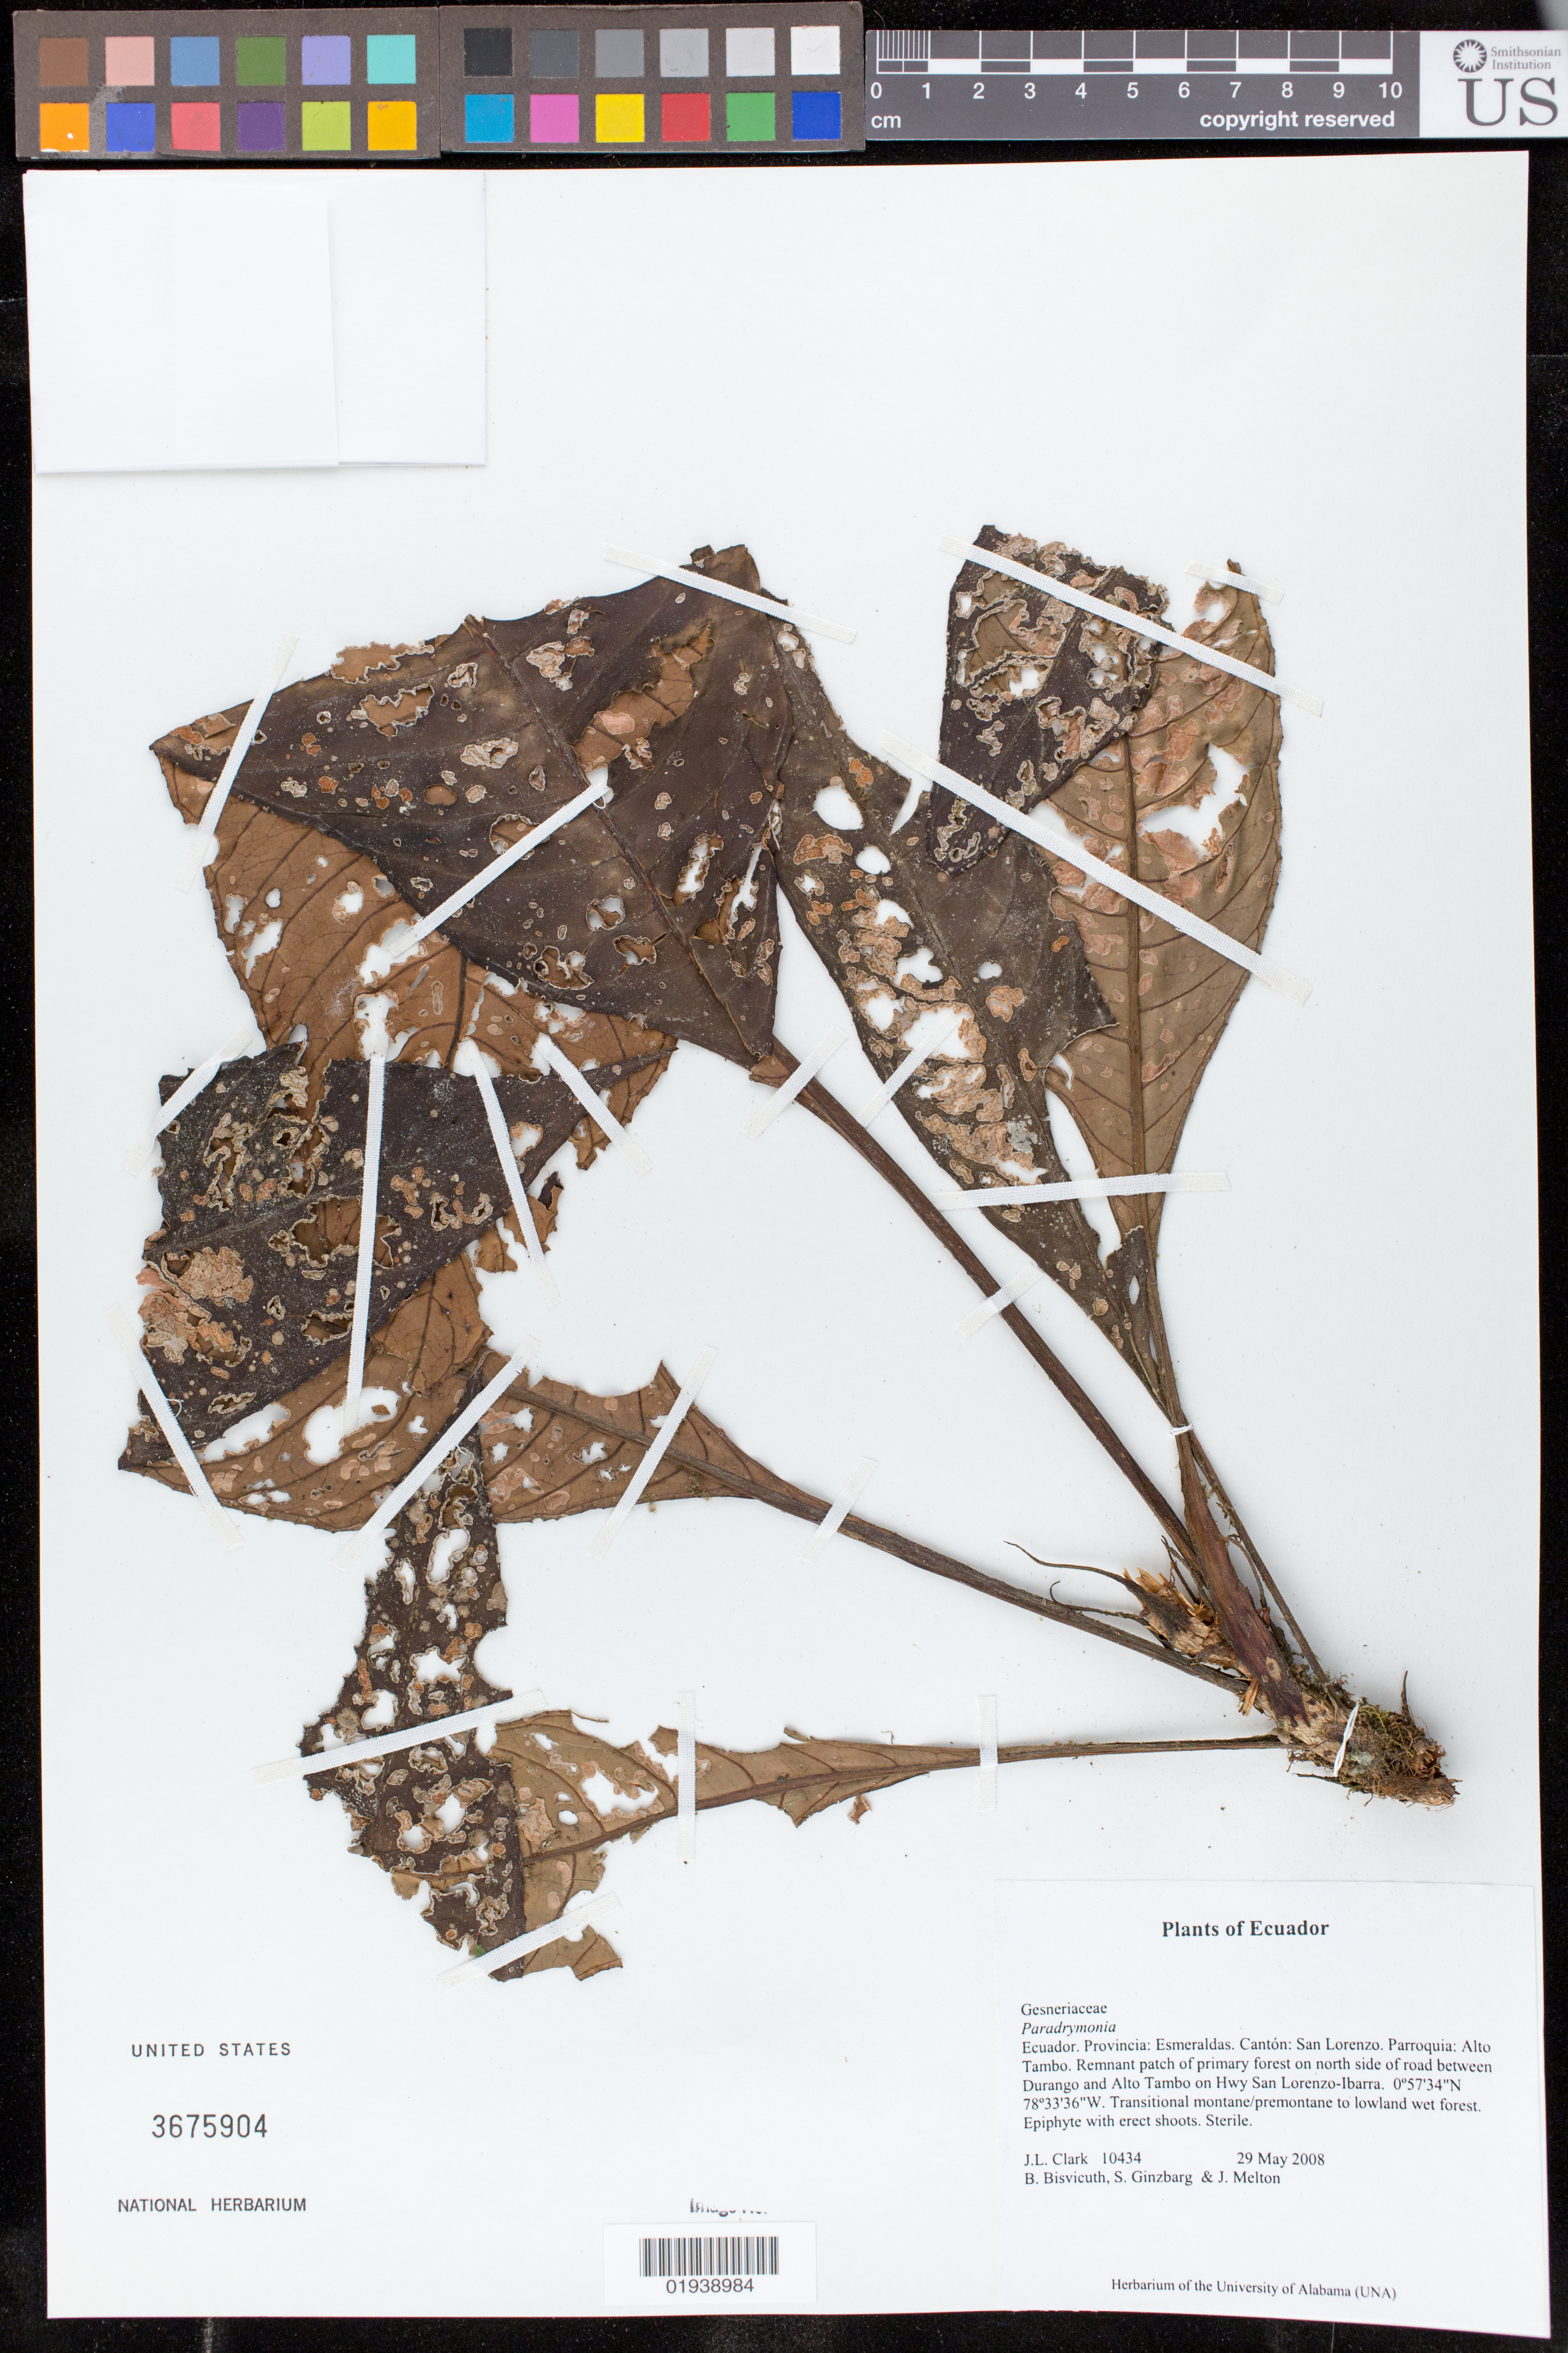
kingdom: Plantae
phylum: Tracheophyta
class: Magnoliopsida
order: Lamiales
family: Gesneriaceae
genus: Paradrymonia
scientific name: Paradrymonia sp.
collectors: J. L. Clark, B. Bisvicuth, S. Ginzbarg & J. Melton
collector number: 10434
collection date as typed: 29 May 2008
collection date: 2008-05-29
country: Ecuador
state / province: Esmeraldas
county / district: San Lorenzo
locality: Parroquia: Alto Tambo. Remnant patch of primary forest on north side of road between Durango and Alto Tambo on Hwy San Lorenzo-Ibarra.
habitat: Transitional montane/premontane to lowland wet forest.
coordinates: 0 57 34 N, 78 33 36 W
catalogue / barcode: US 3675904